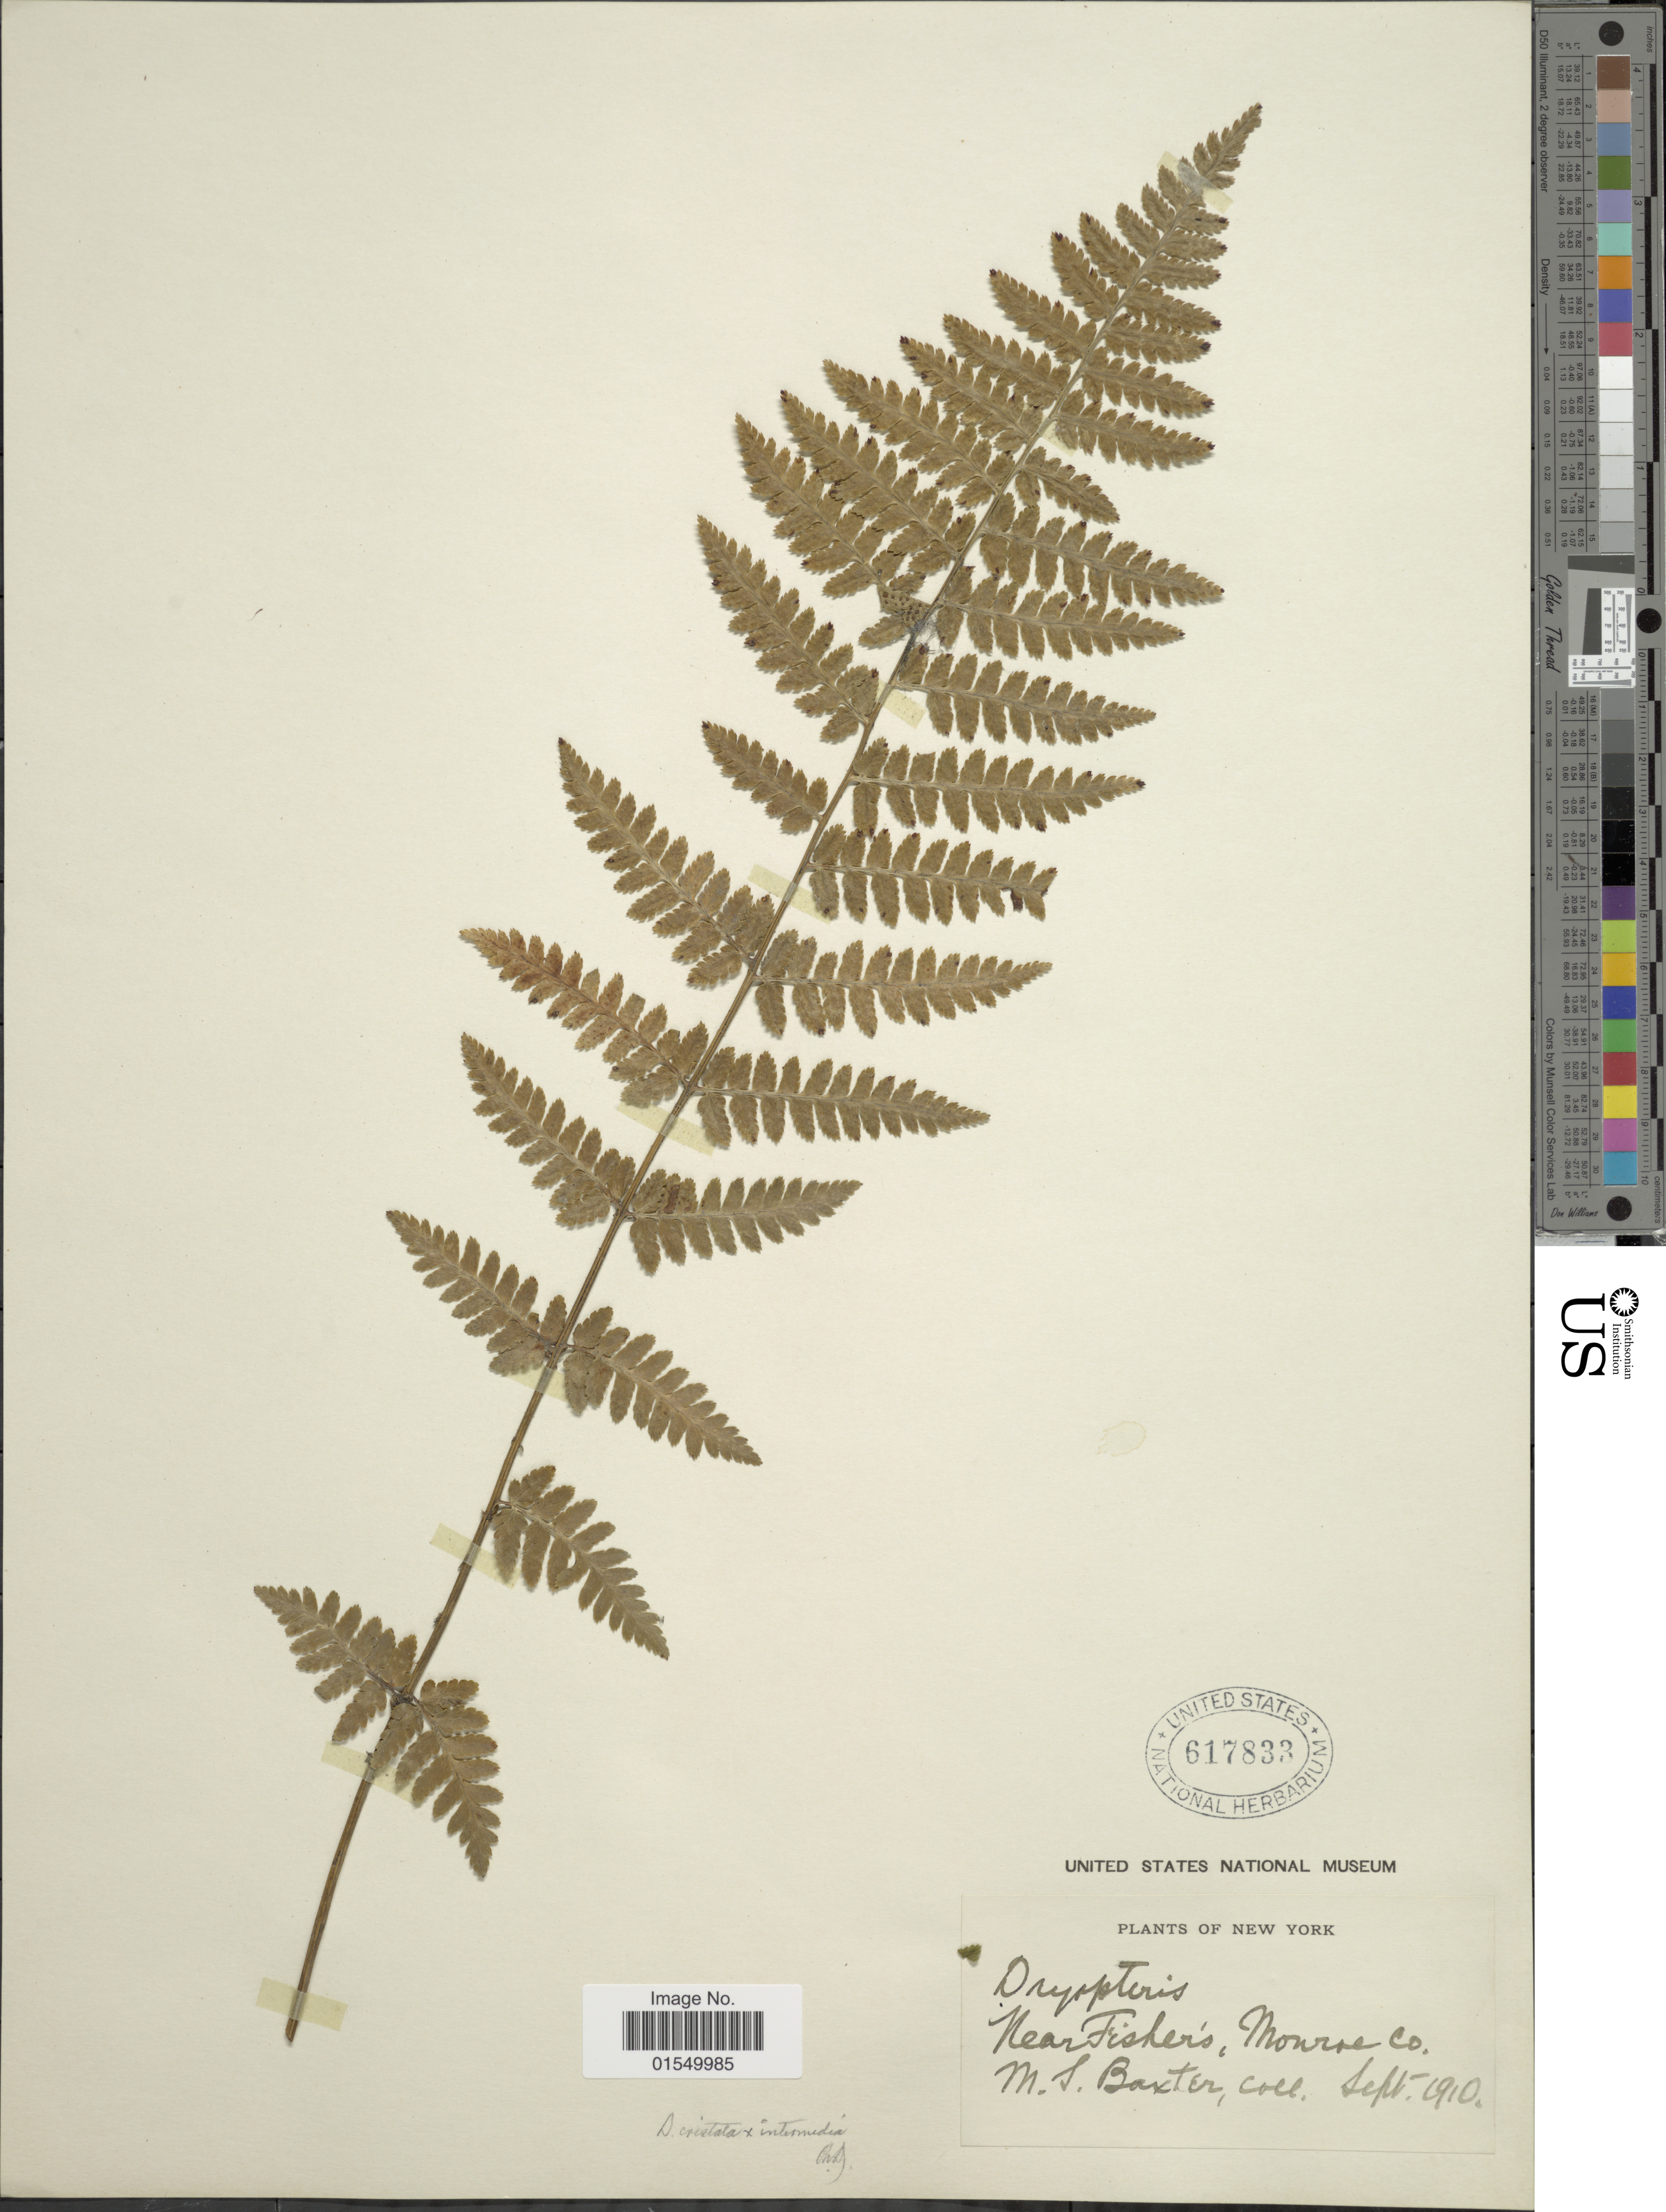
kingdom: Plantae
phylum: Tracheophyta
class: Polypodiopsida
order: Polypodiales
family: Dryopteridaceae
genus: Dryopteris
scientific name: Dryopteris x boottii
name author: Underw.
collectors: M. Baxter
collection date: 1910-09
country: United States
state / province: New York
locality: Near Fisher's, Monroe Co.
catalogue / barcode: US 617833